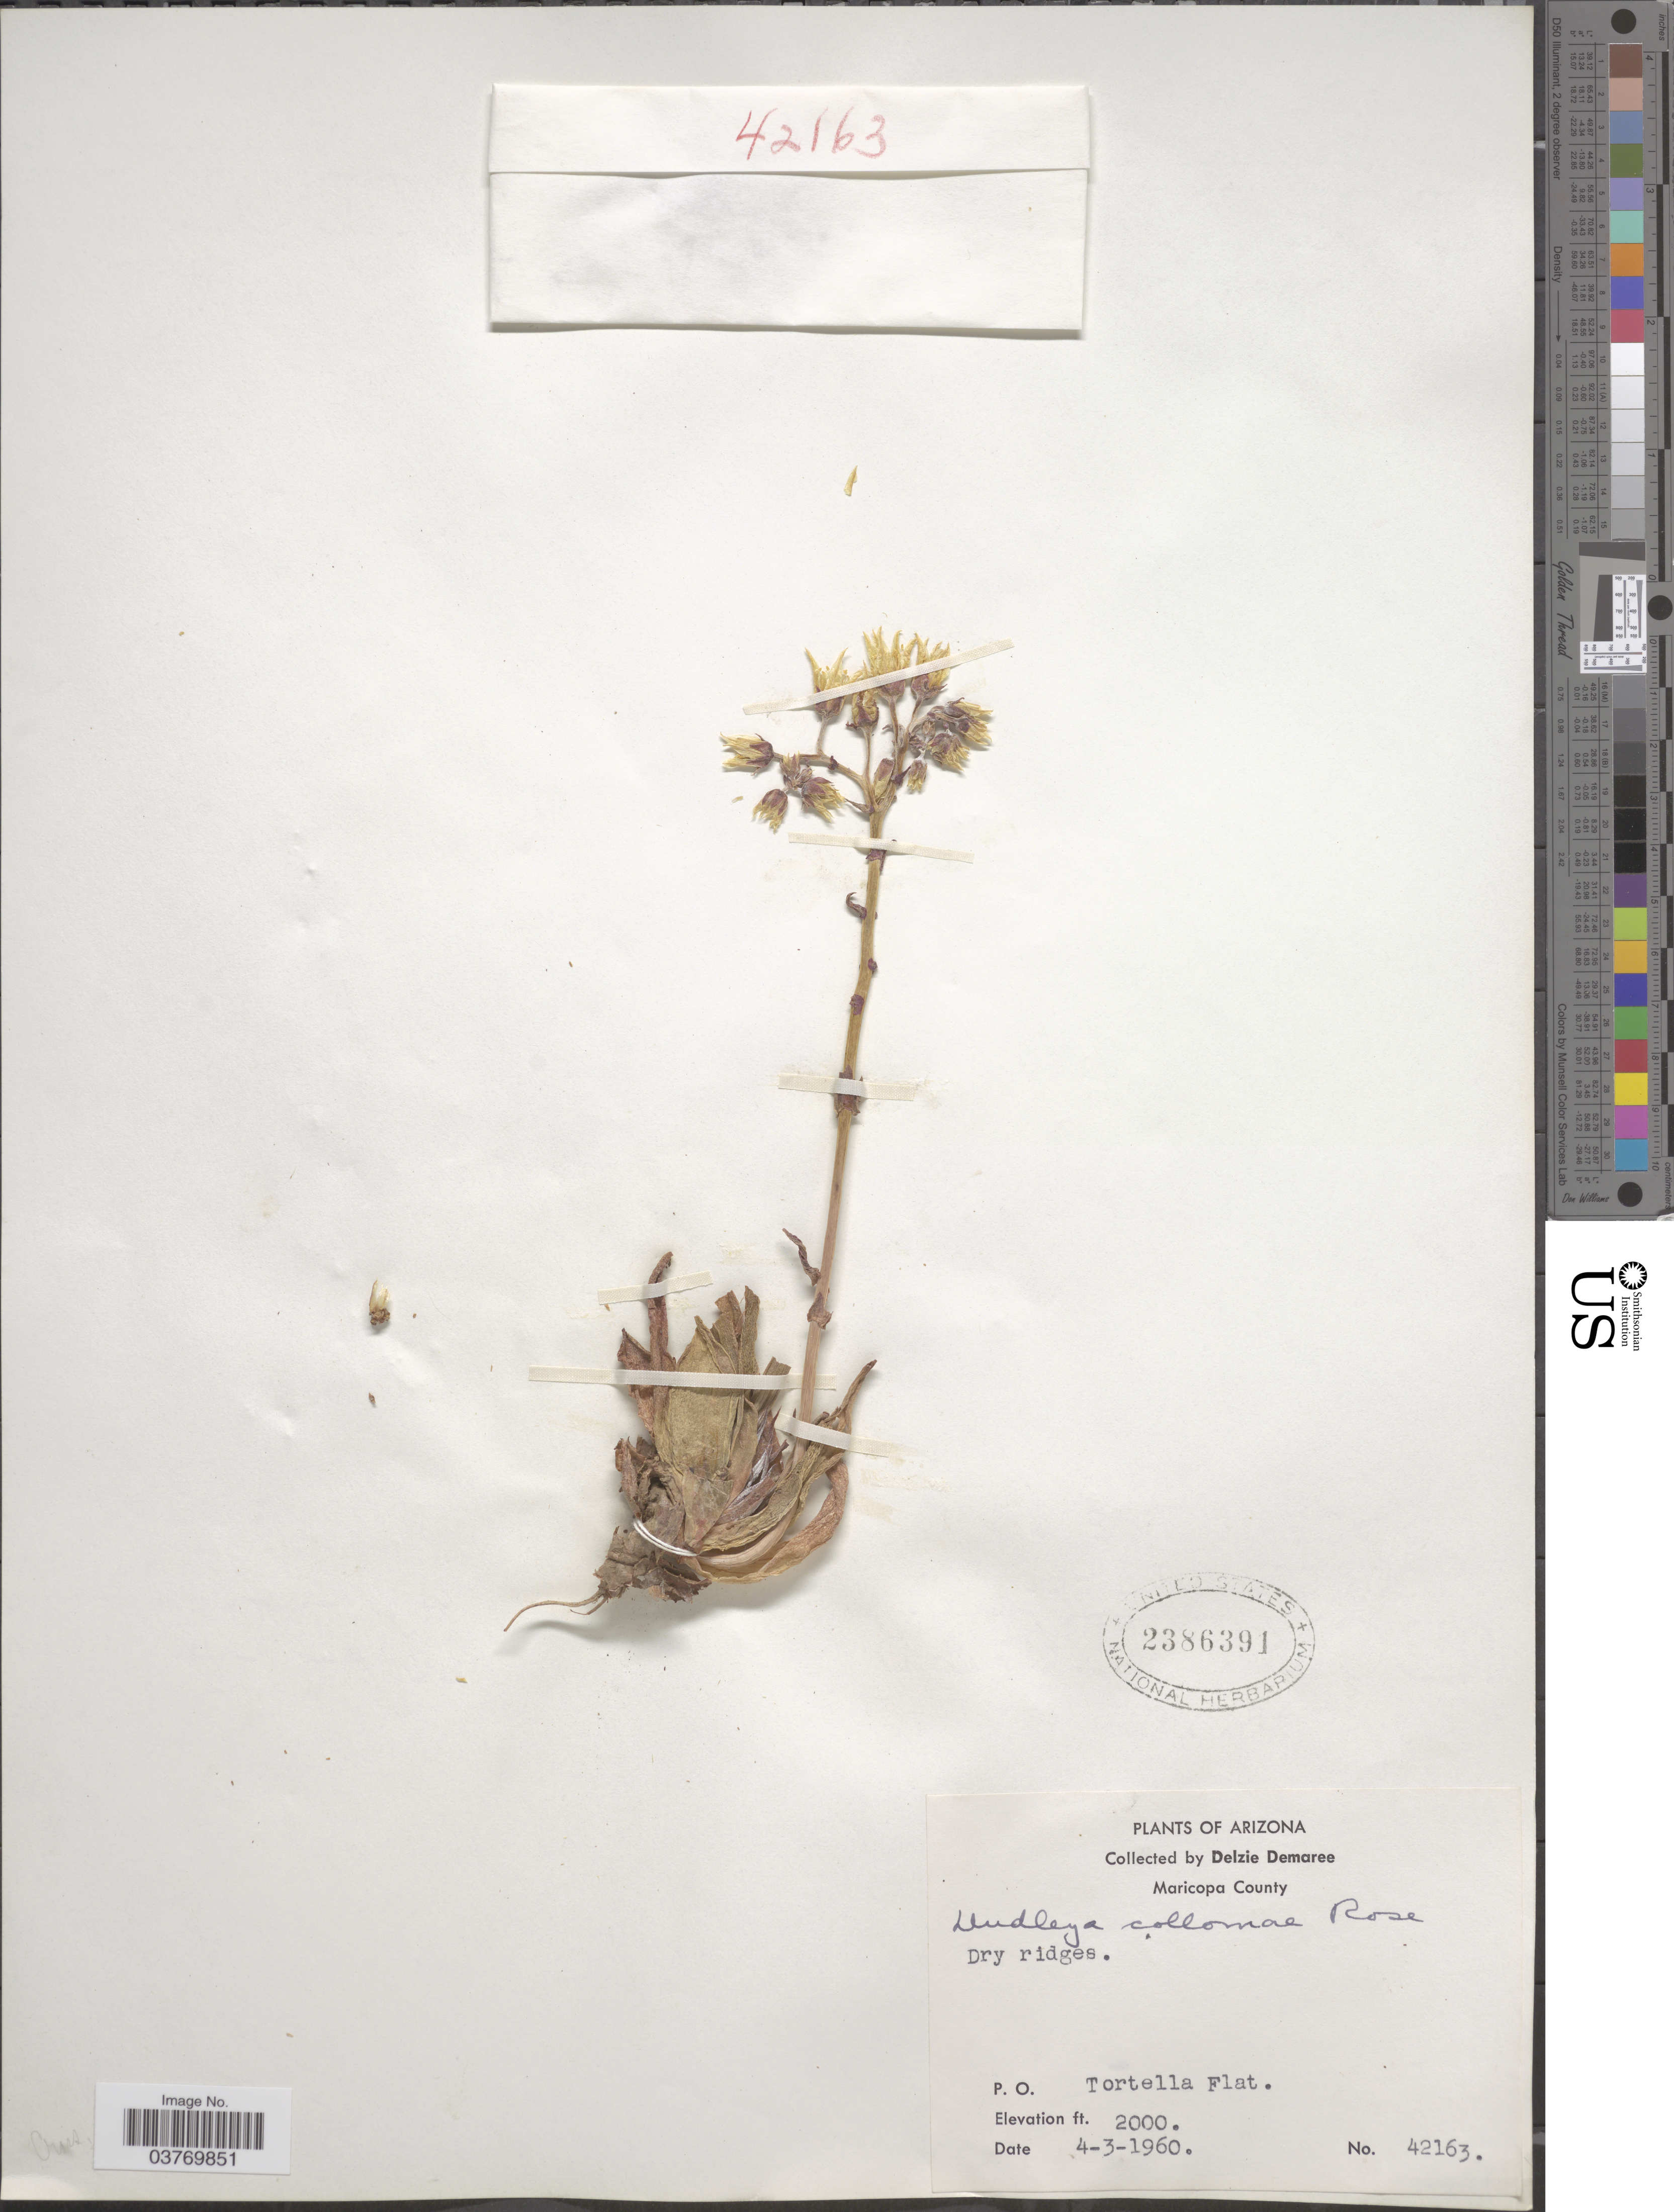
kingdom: Plantae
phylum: Tracheophyta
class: Magnoliopsida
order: Saxifragales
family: Crassulaceae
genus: Dudleya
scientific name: Dudleya collomiae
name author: Rose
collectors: D. Demaree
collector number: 42163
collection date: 1960-04-03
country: United States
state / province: Arizona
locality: Maricopa County. P. O. Tortella Flat.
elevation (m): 610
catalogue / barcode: US 2386391